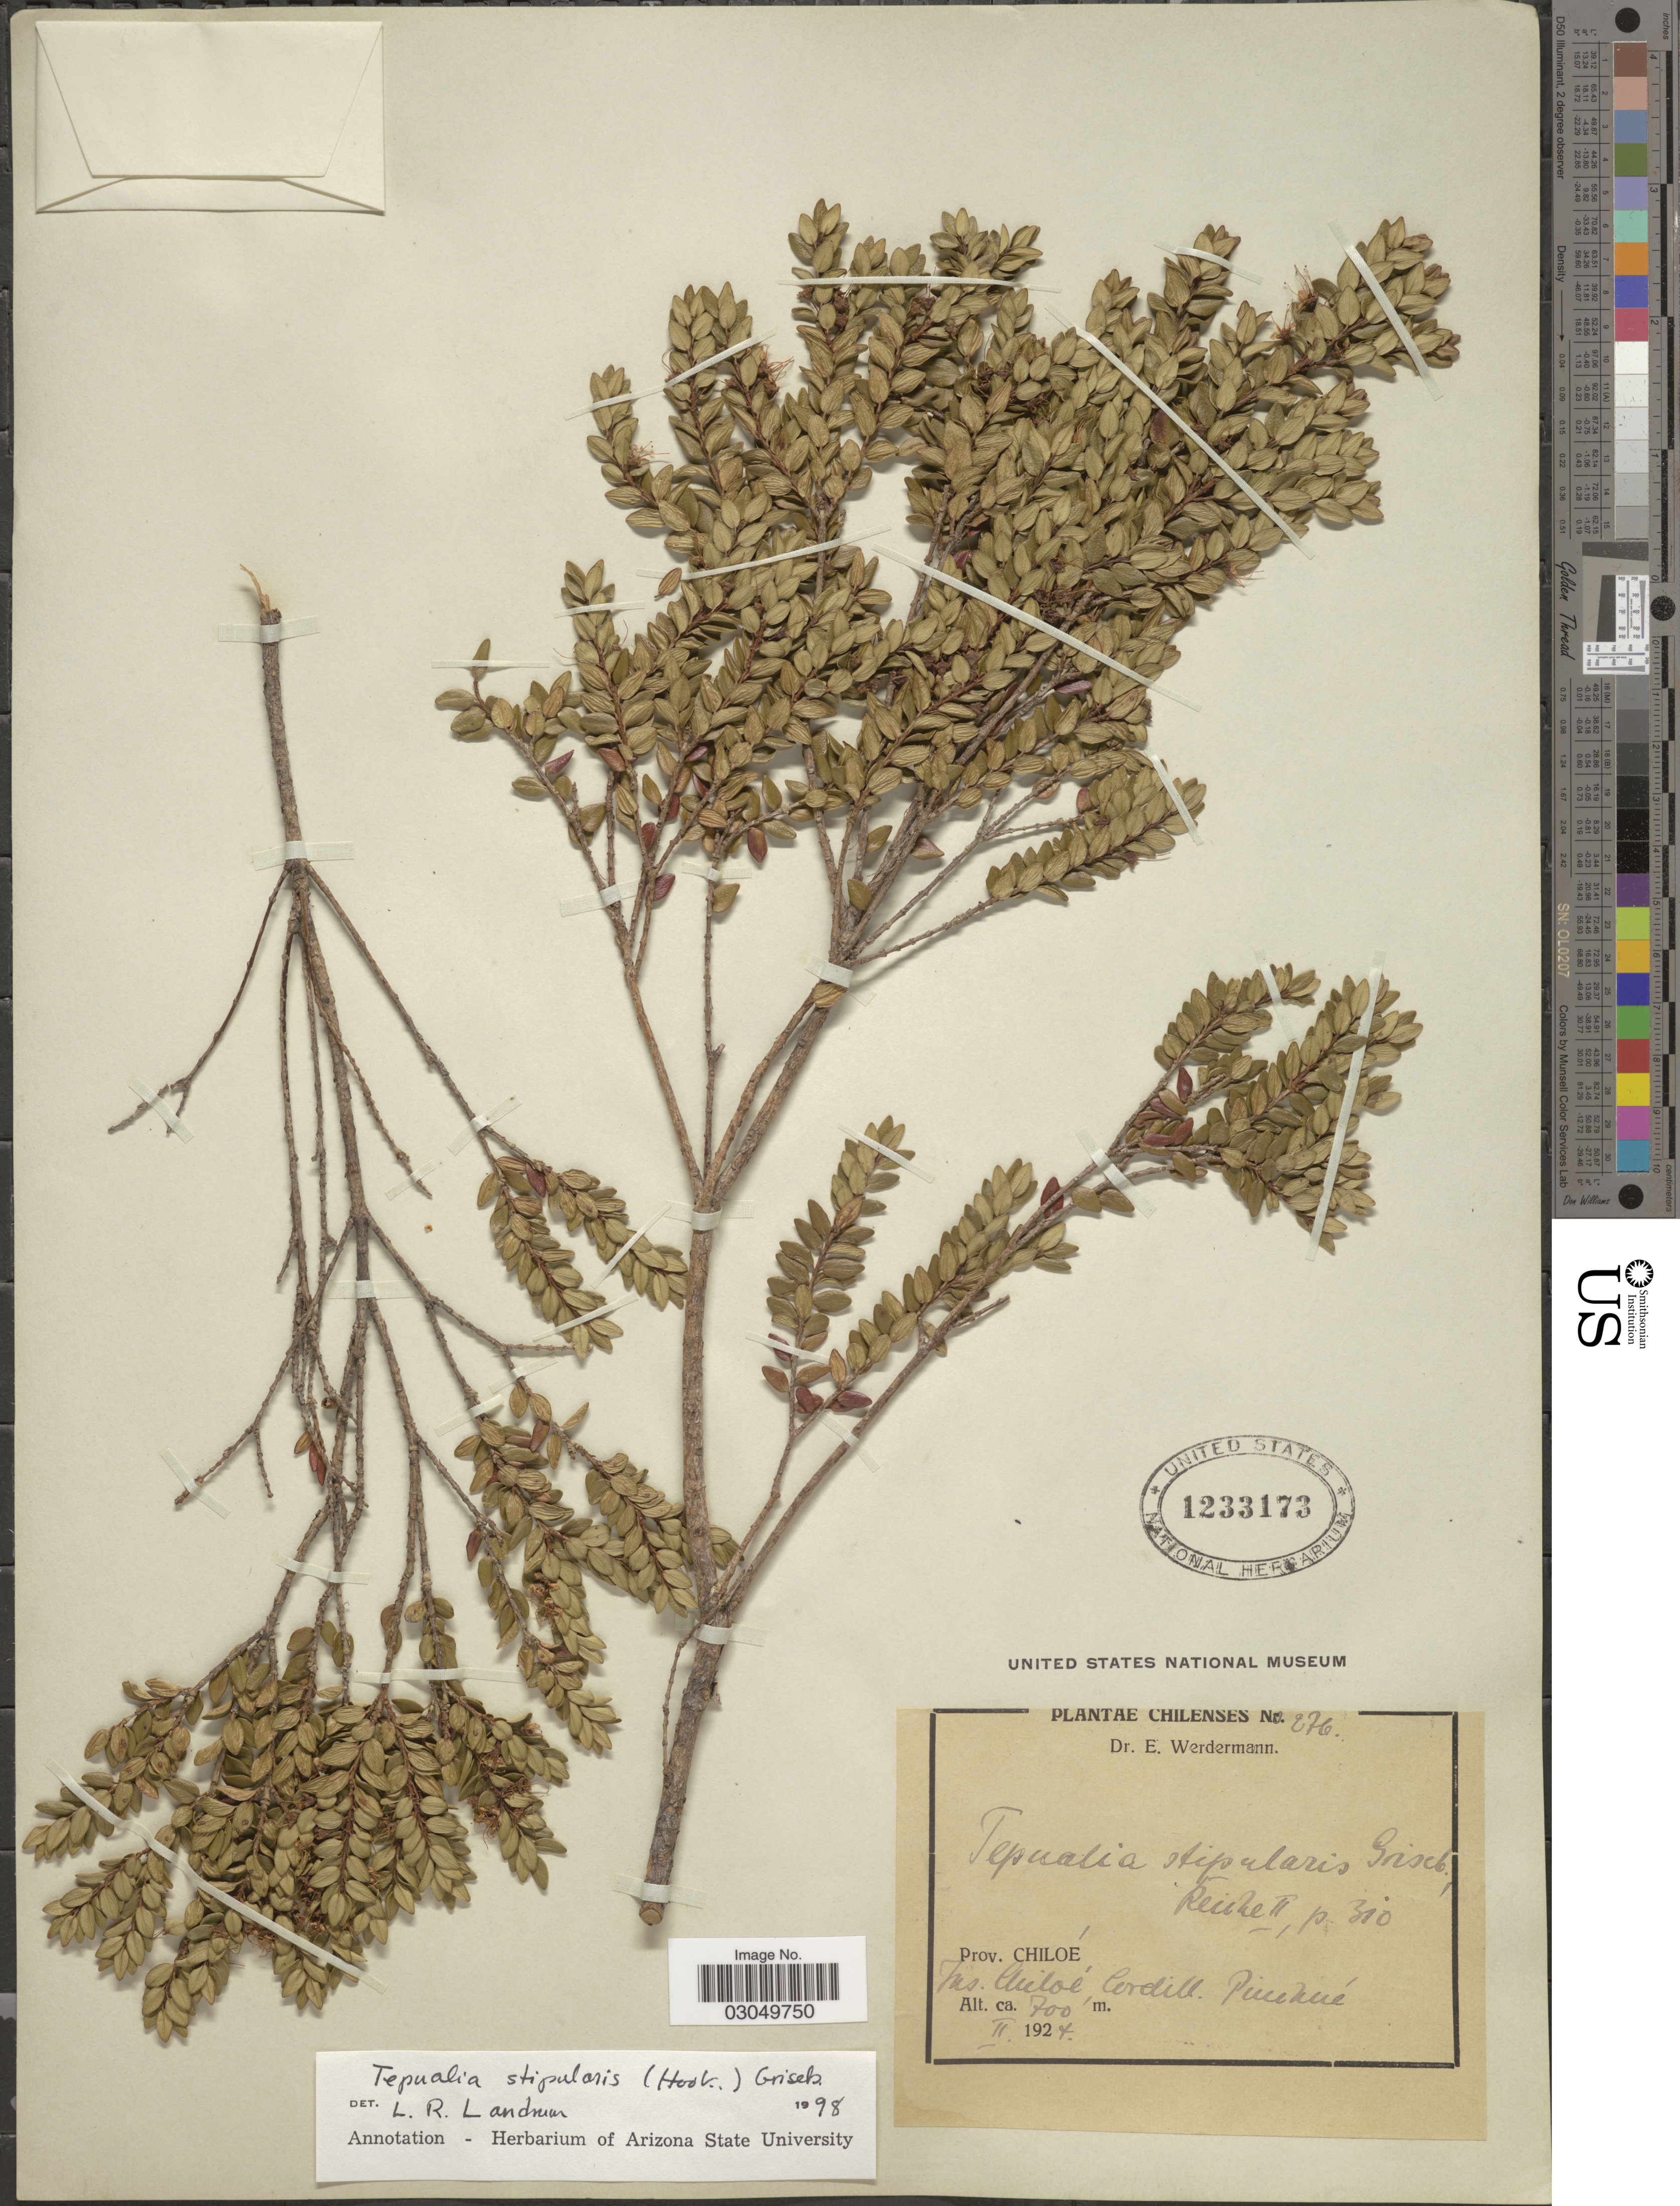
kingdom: Plantae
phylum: Tracheophyta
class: Magnoliopsida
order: Myrtales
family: Myrtaceae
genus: Metrosideros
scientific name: Metrosideros stipularis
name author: (Hook. & Arn.) Hook. f.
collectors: E. Werdermann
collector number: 276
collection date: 1924-02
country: Chile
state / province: Arica y Parinacota (XV)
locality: Prov. Chiloé. Ins. Chiloé, Cordill. Pinihue.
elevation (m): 700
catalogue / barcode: US 1233173